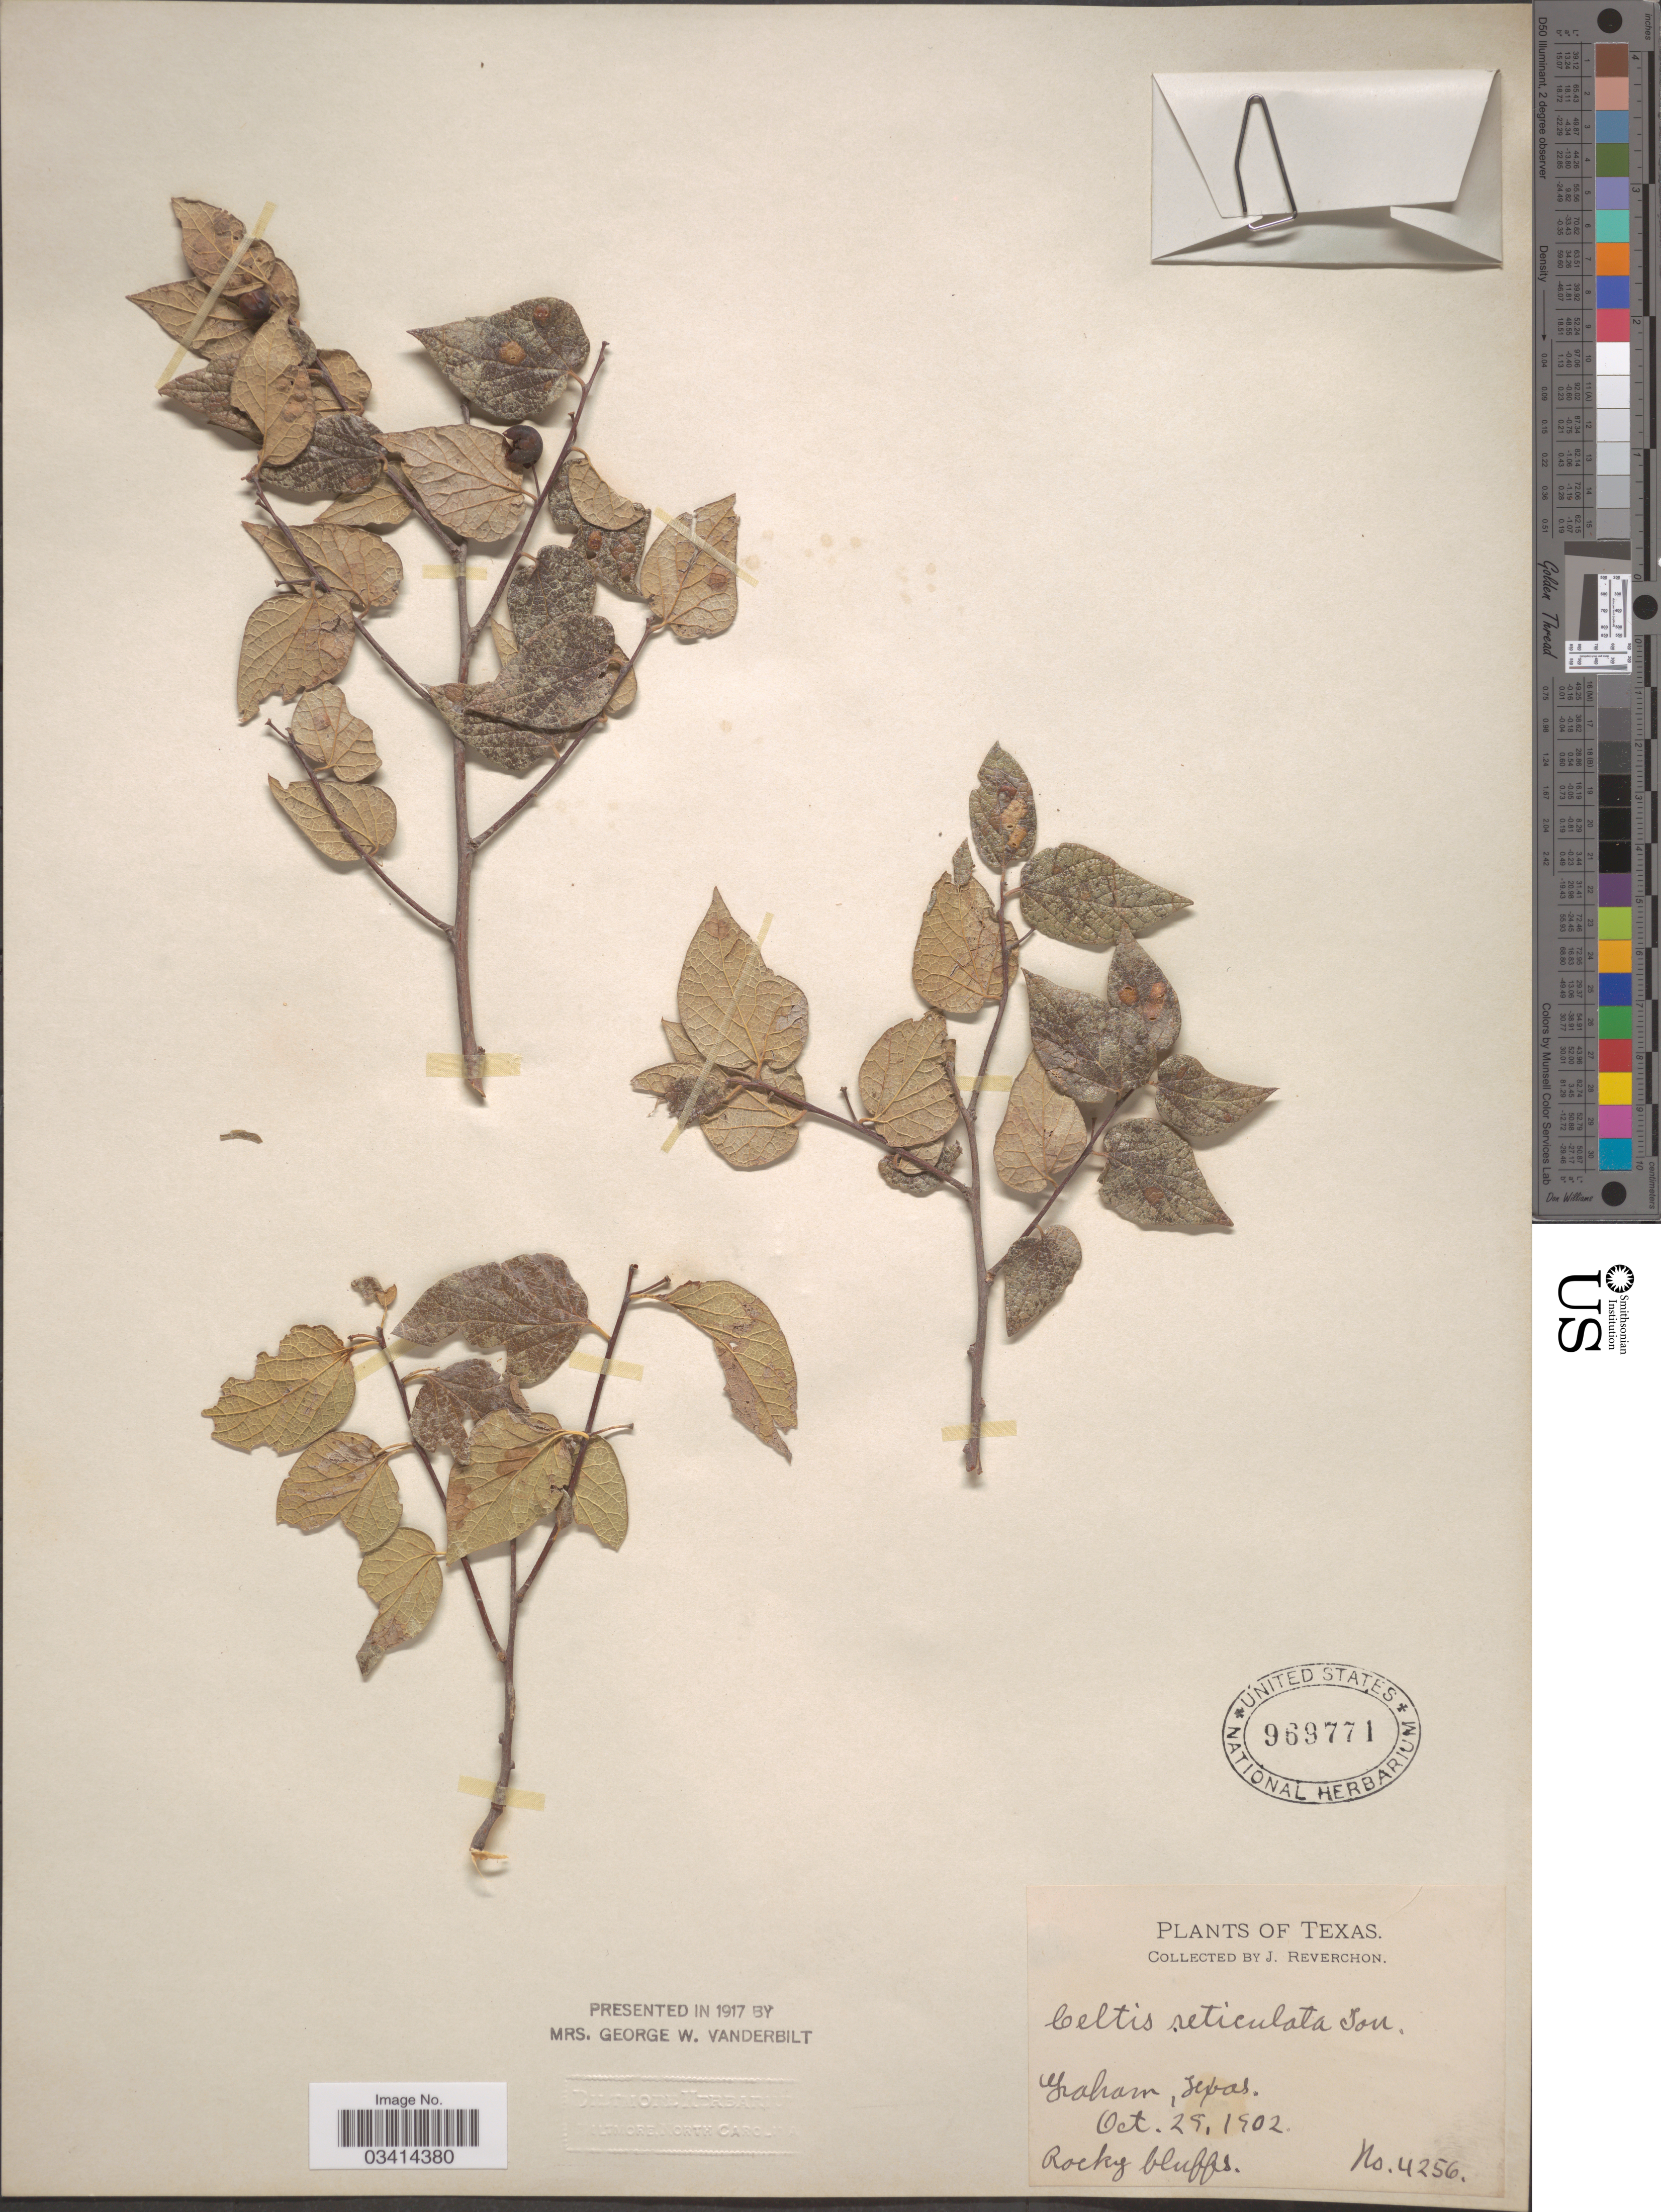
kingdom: Plantae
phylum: Tracheophyta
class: Magnoliopsida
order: Rosales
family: Cannabaceae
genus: Celtis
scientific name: Celtis sp.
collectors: J. Reverchon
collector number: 4256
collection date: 1902-10-29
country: United States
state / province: Texas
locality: Graham.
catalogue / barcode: US 969771